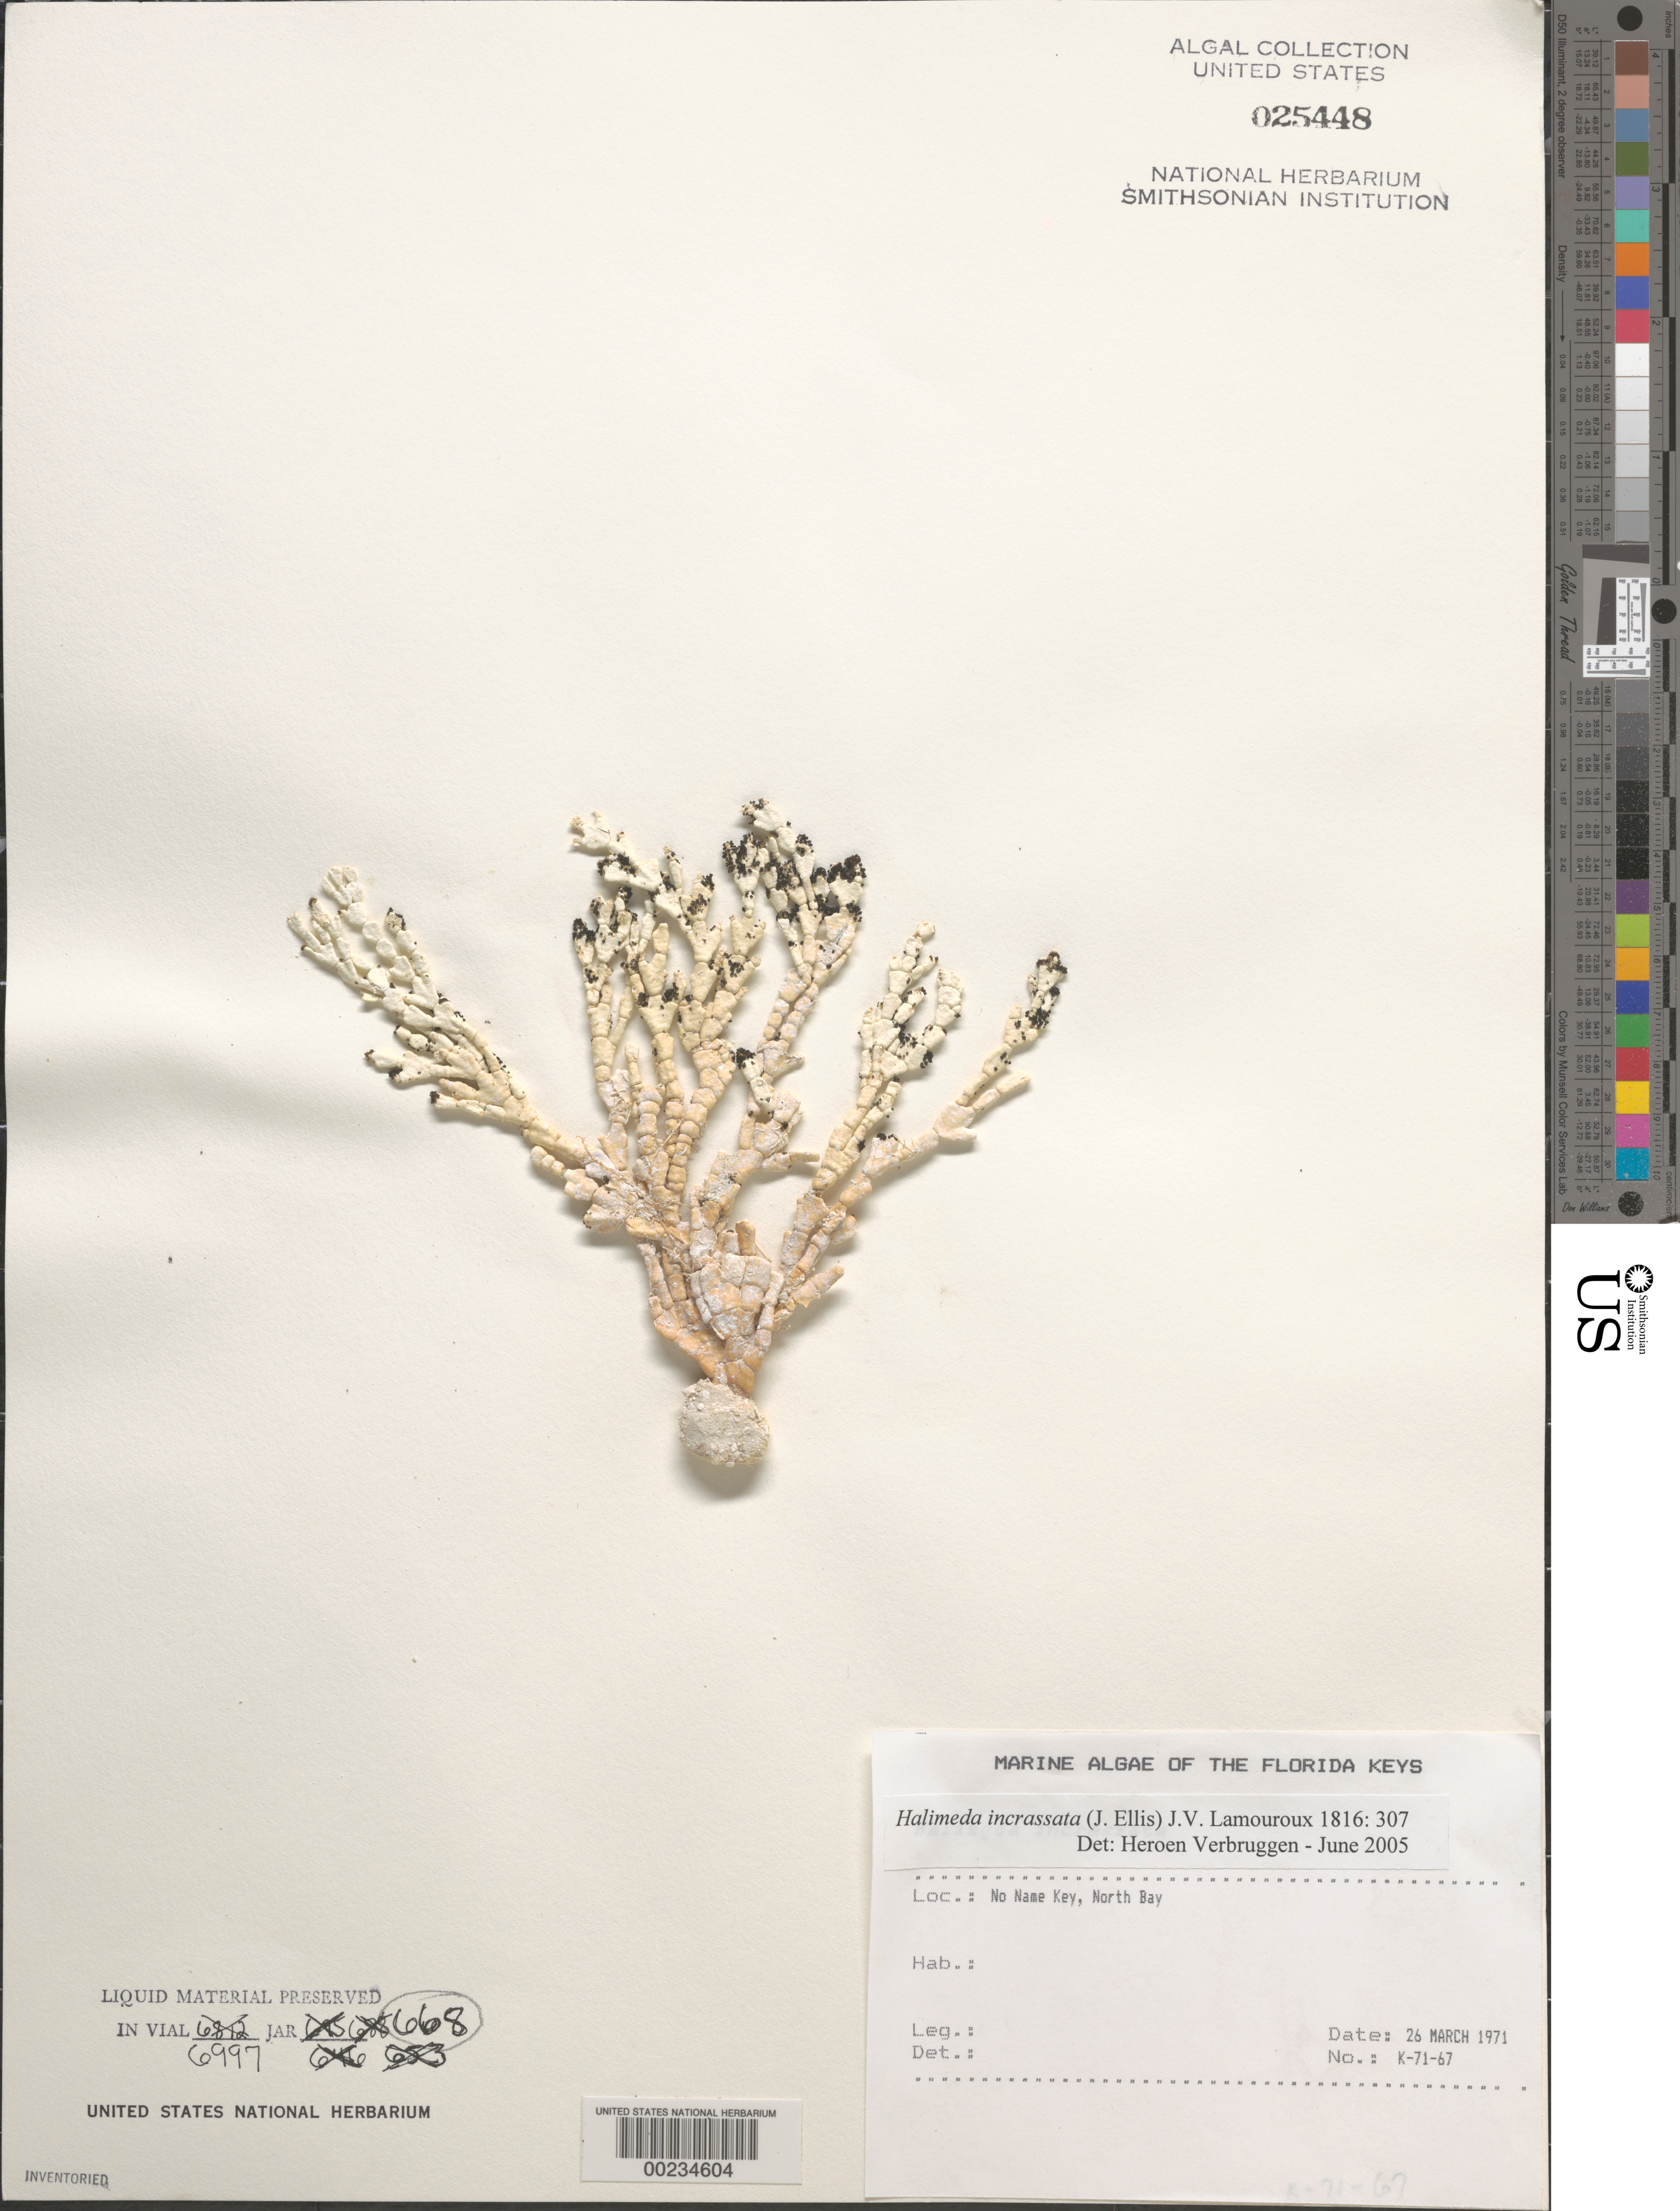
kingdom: Plantae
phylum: Chlorophyta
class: Ulvophyceae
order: Bryopsidales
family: Halimedaceae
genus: Halimeda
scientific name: Halimeda incrassata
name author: (J. Ellis) J.V.Lamouroux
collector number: K-71-67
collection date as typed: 26 Mar 1971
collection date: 1971-03-26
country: United States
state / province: Florida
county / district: Monroe County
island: No Name Key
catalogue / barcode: US 25448